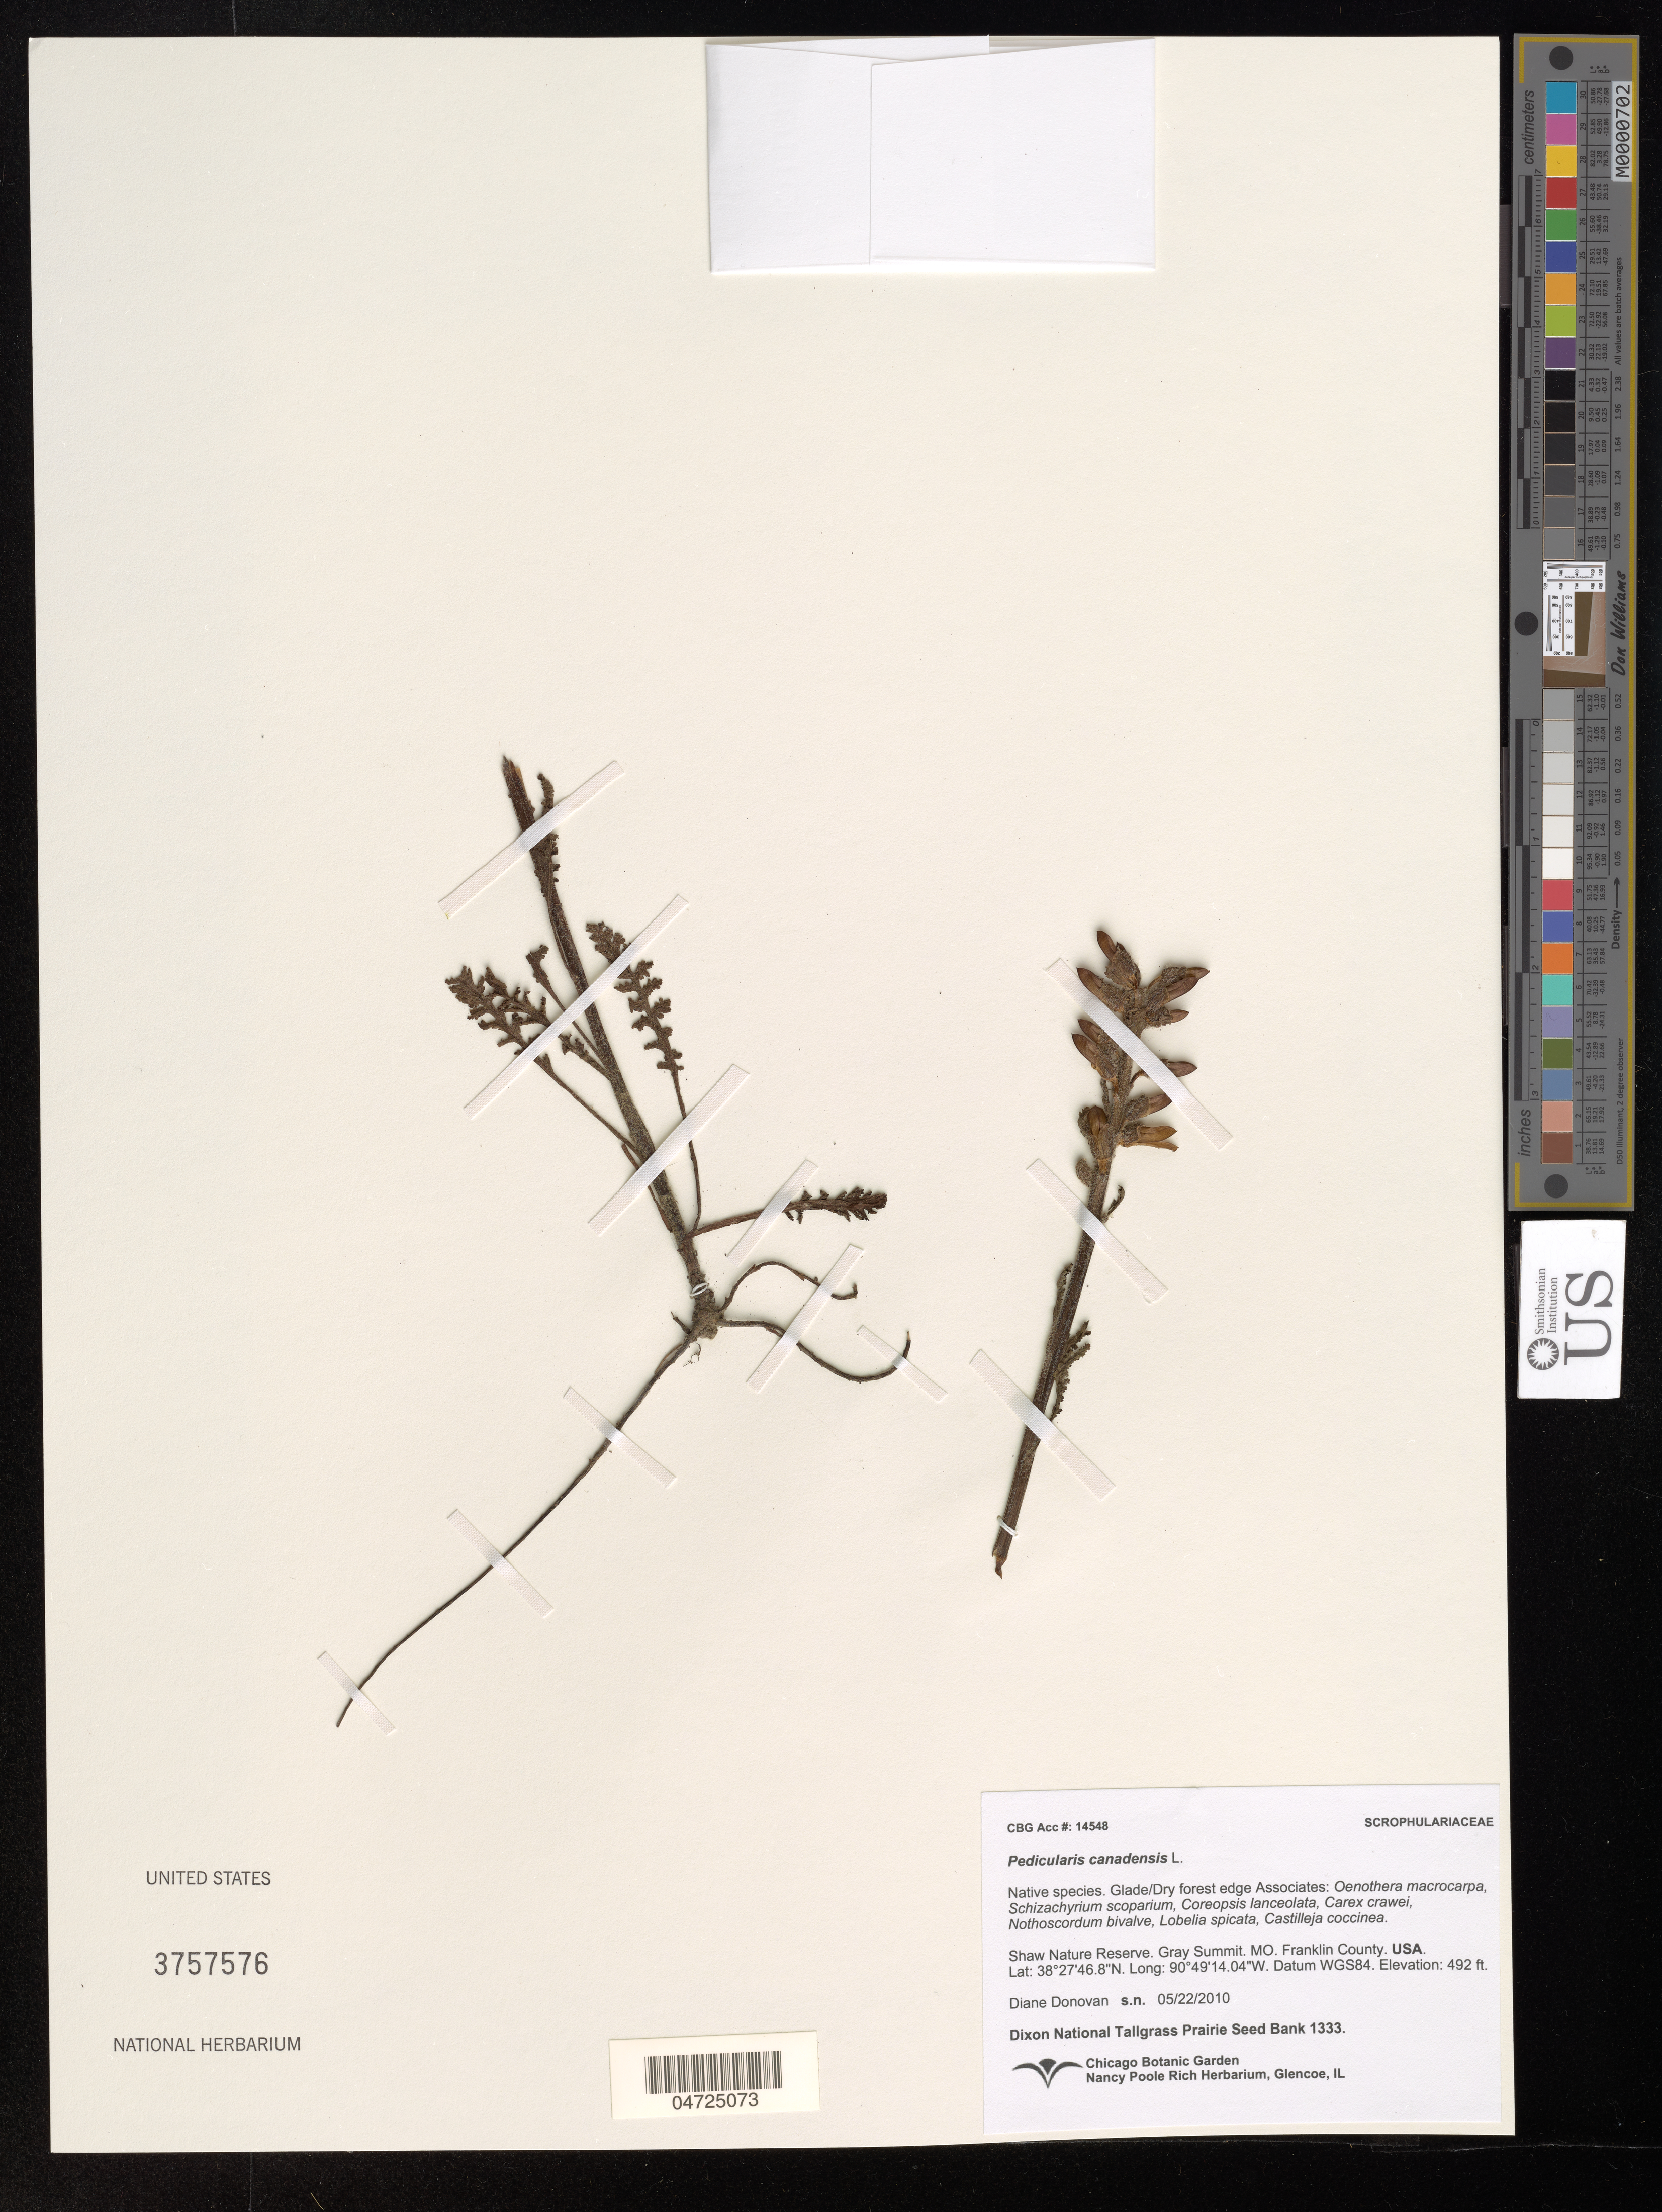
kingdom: Plantae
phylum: Tracheophyta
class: Magnoliopsida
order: Lamiales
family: Orobanchaceae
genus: Pedicularis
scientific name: Pedicularis canadensis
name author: L.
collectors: D. Donovan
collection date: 2010-05-22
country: United States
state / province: Missouri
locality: Shaw Nature Reserve. Gray Summit. Franklin County. Datum WGS84.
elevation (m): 150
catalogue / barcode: US 3757576